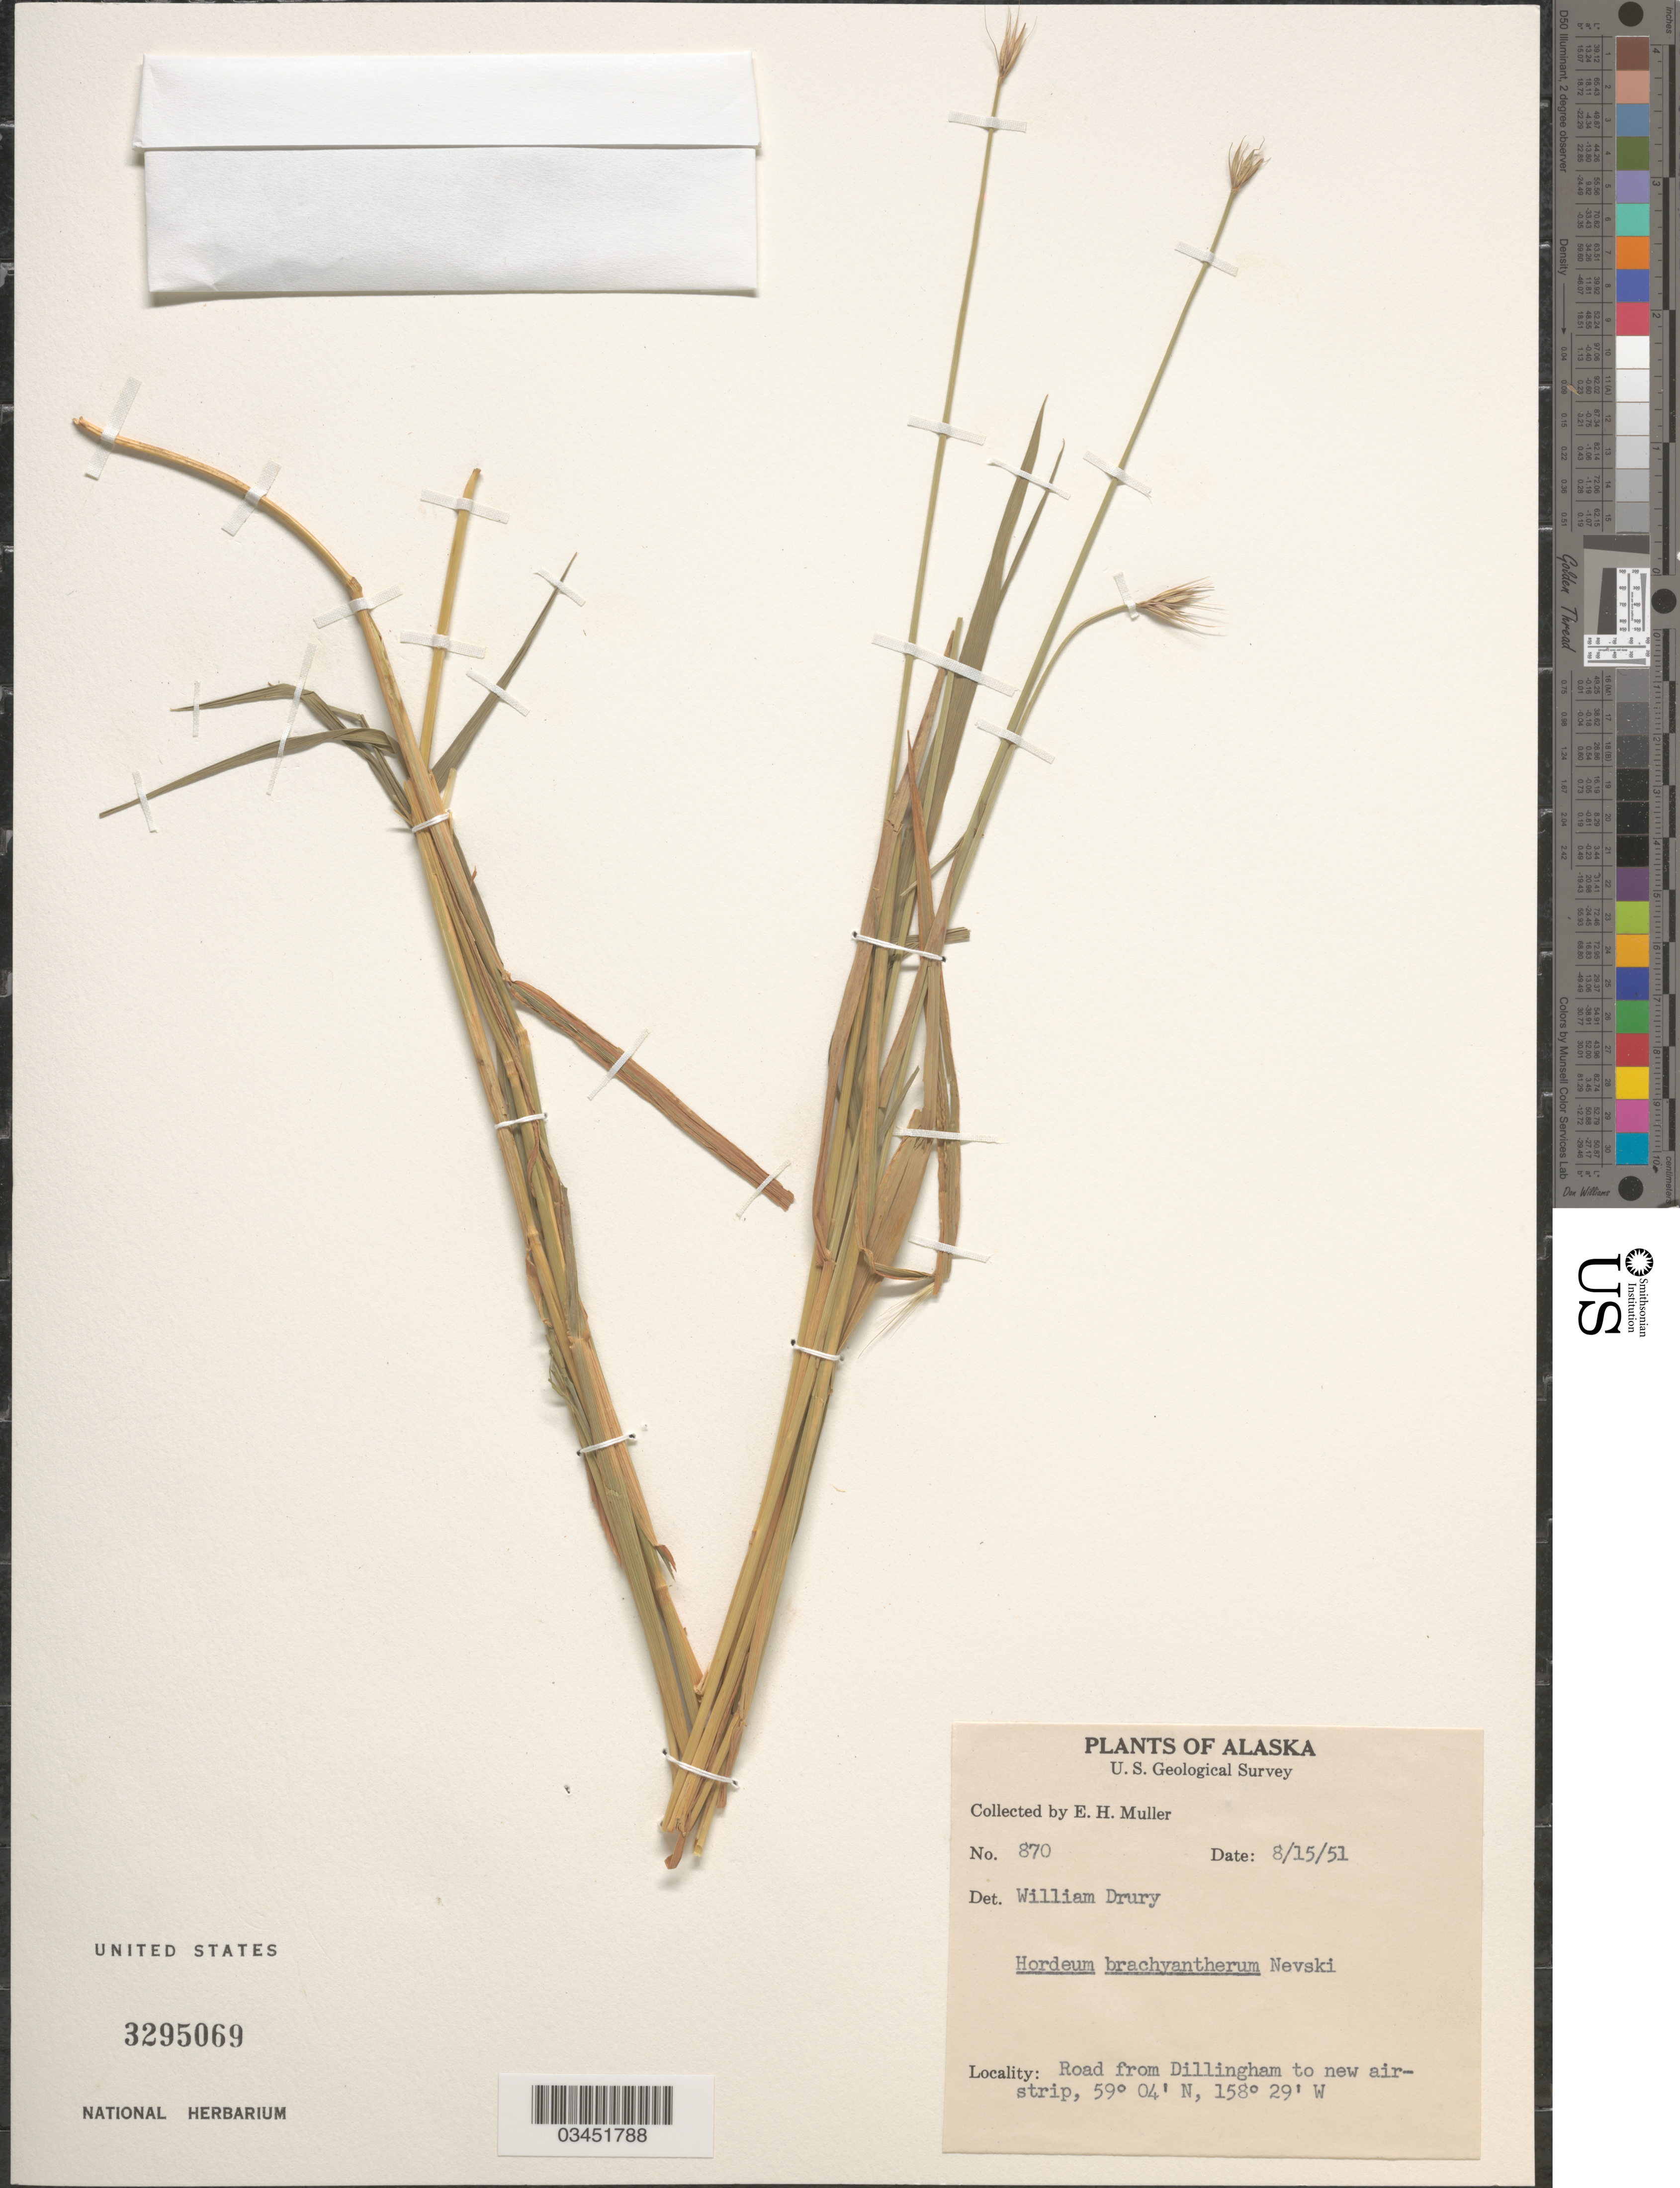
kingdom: Plantae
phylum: Tracheophyta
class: Liliopsida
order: Poales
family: Poaceae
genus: Hordeum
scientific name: Hordeum brachyantherum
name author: Nevski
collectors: E. H. Muller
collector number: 870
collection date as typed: Transcribed d/m/y: 15/8/51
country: United States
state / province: Alaska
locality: U.S. Geological Survey. Road from Dillingham to new airstrip.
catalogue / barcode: US 3295069